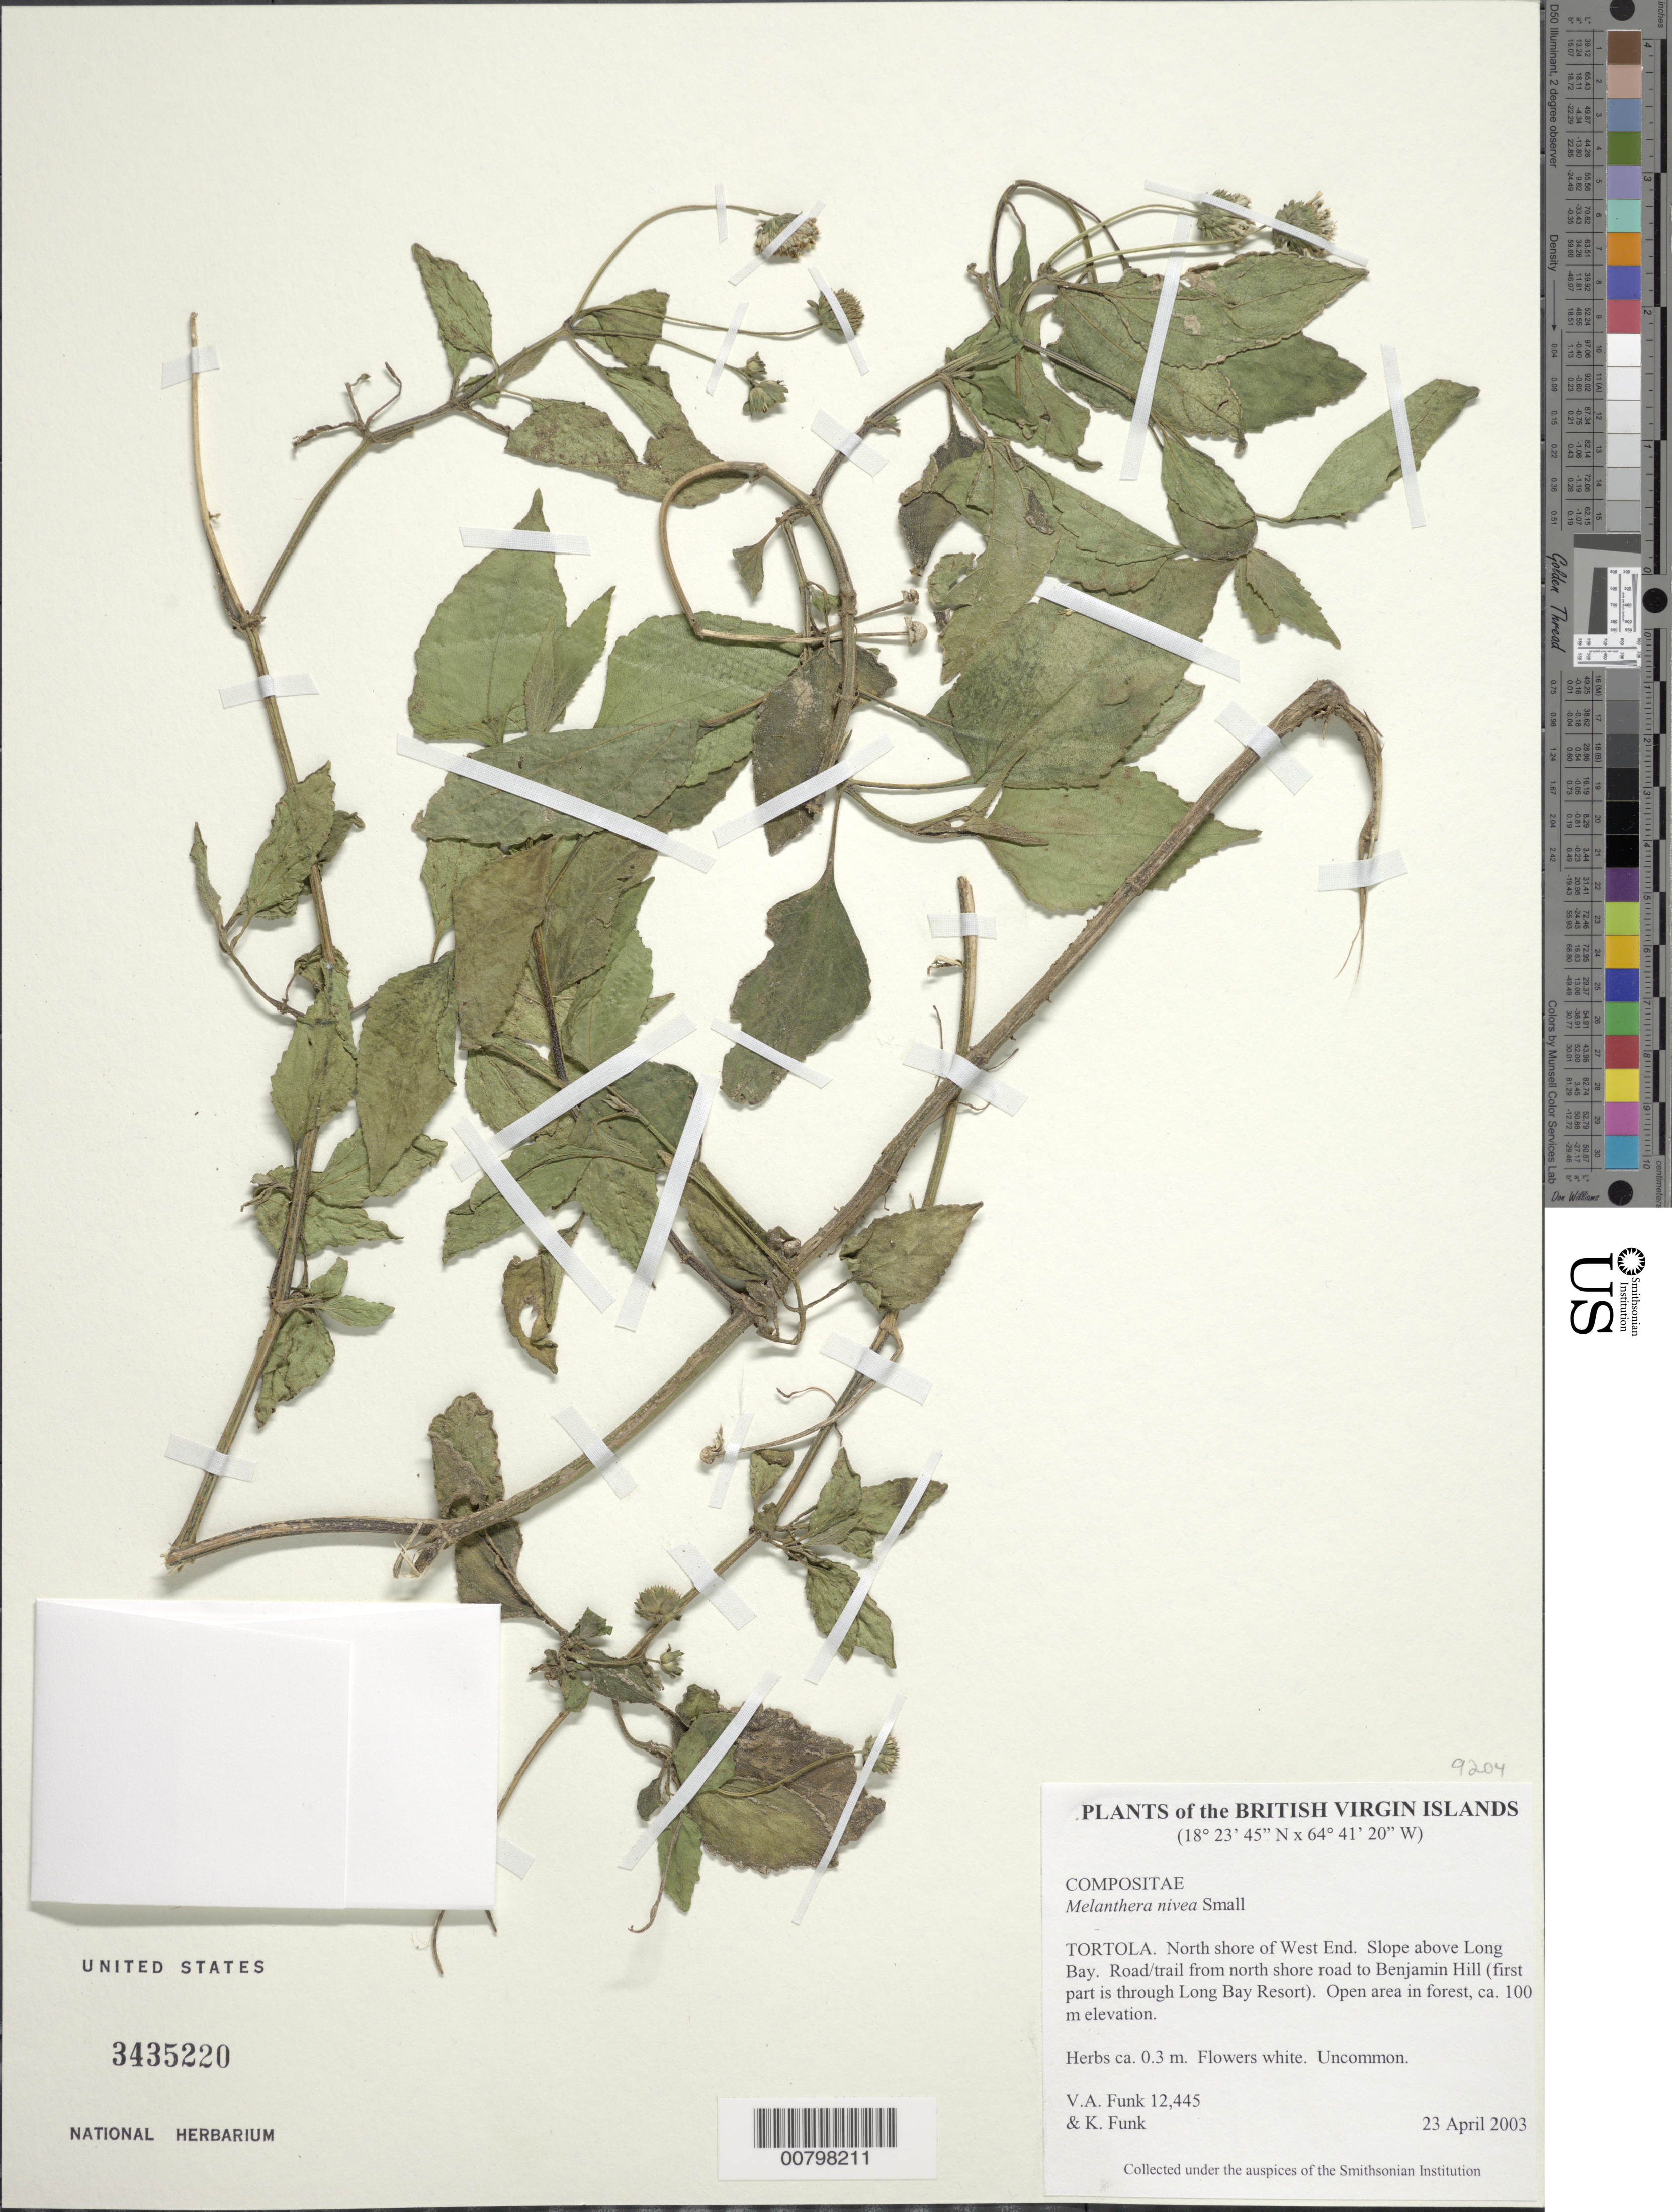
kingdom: Plantae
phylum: Tracheophyta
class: Magnoliopsida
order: Asterales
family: Asteraceae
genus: Melanthera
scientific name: Melanthera nivea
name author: (L.) Small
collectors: V. Funk & K. Funk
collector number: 12445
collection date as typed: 23 Apr 2003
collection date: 2003-04-23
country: British Virgin Islands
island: Tortola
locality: North shore of West End. Slope above Long Bay. Road/trail from north shore road to Benjamin Hill (first part is through Long Bay Resort).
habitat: Open area in forest.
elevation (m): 100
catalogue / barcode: US 3435220